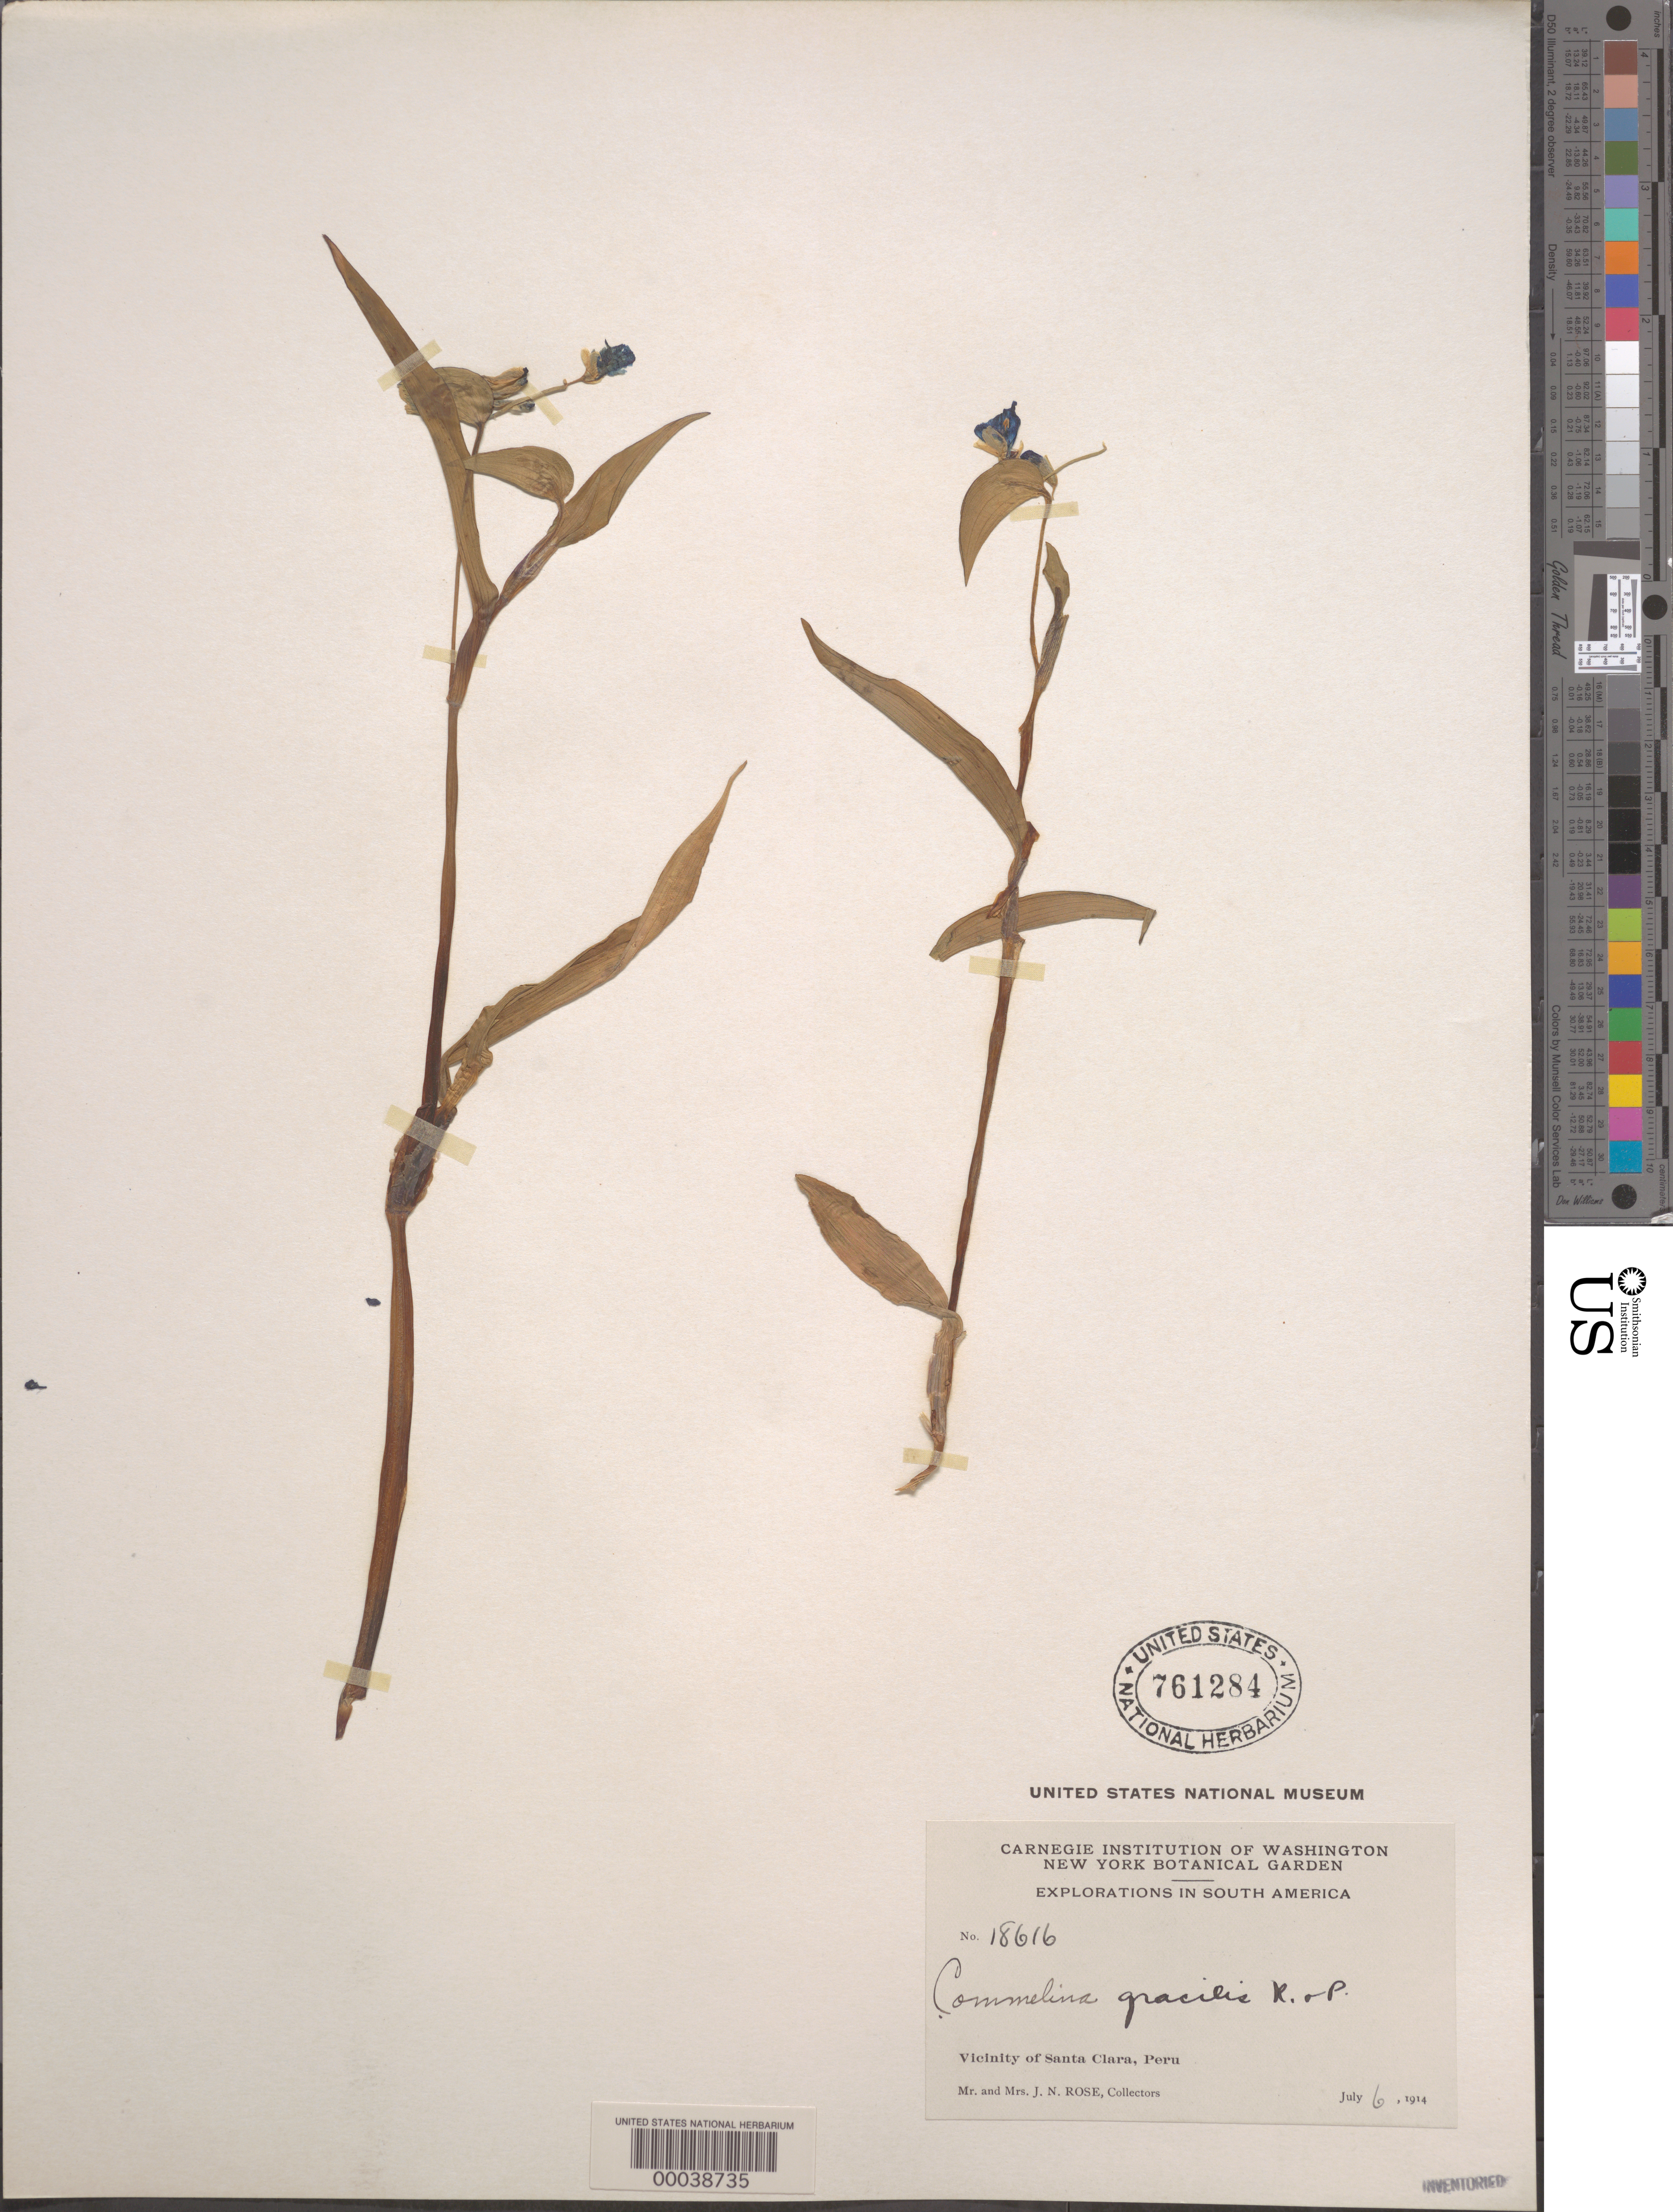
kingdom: Plantae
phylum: Tracheophyta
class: Liliopsida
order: Commelinales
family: Commelinaceae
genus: Commelina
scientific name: Commelina gracilis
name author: Hook.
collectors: J. N. Rose & J. S. Rose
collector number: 18616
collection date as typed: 06 Jul 1914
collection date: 1914-07-06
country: Peru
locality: Santa Clara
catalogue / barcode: US 761284